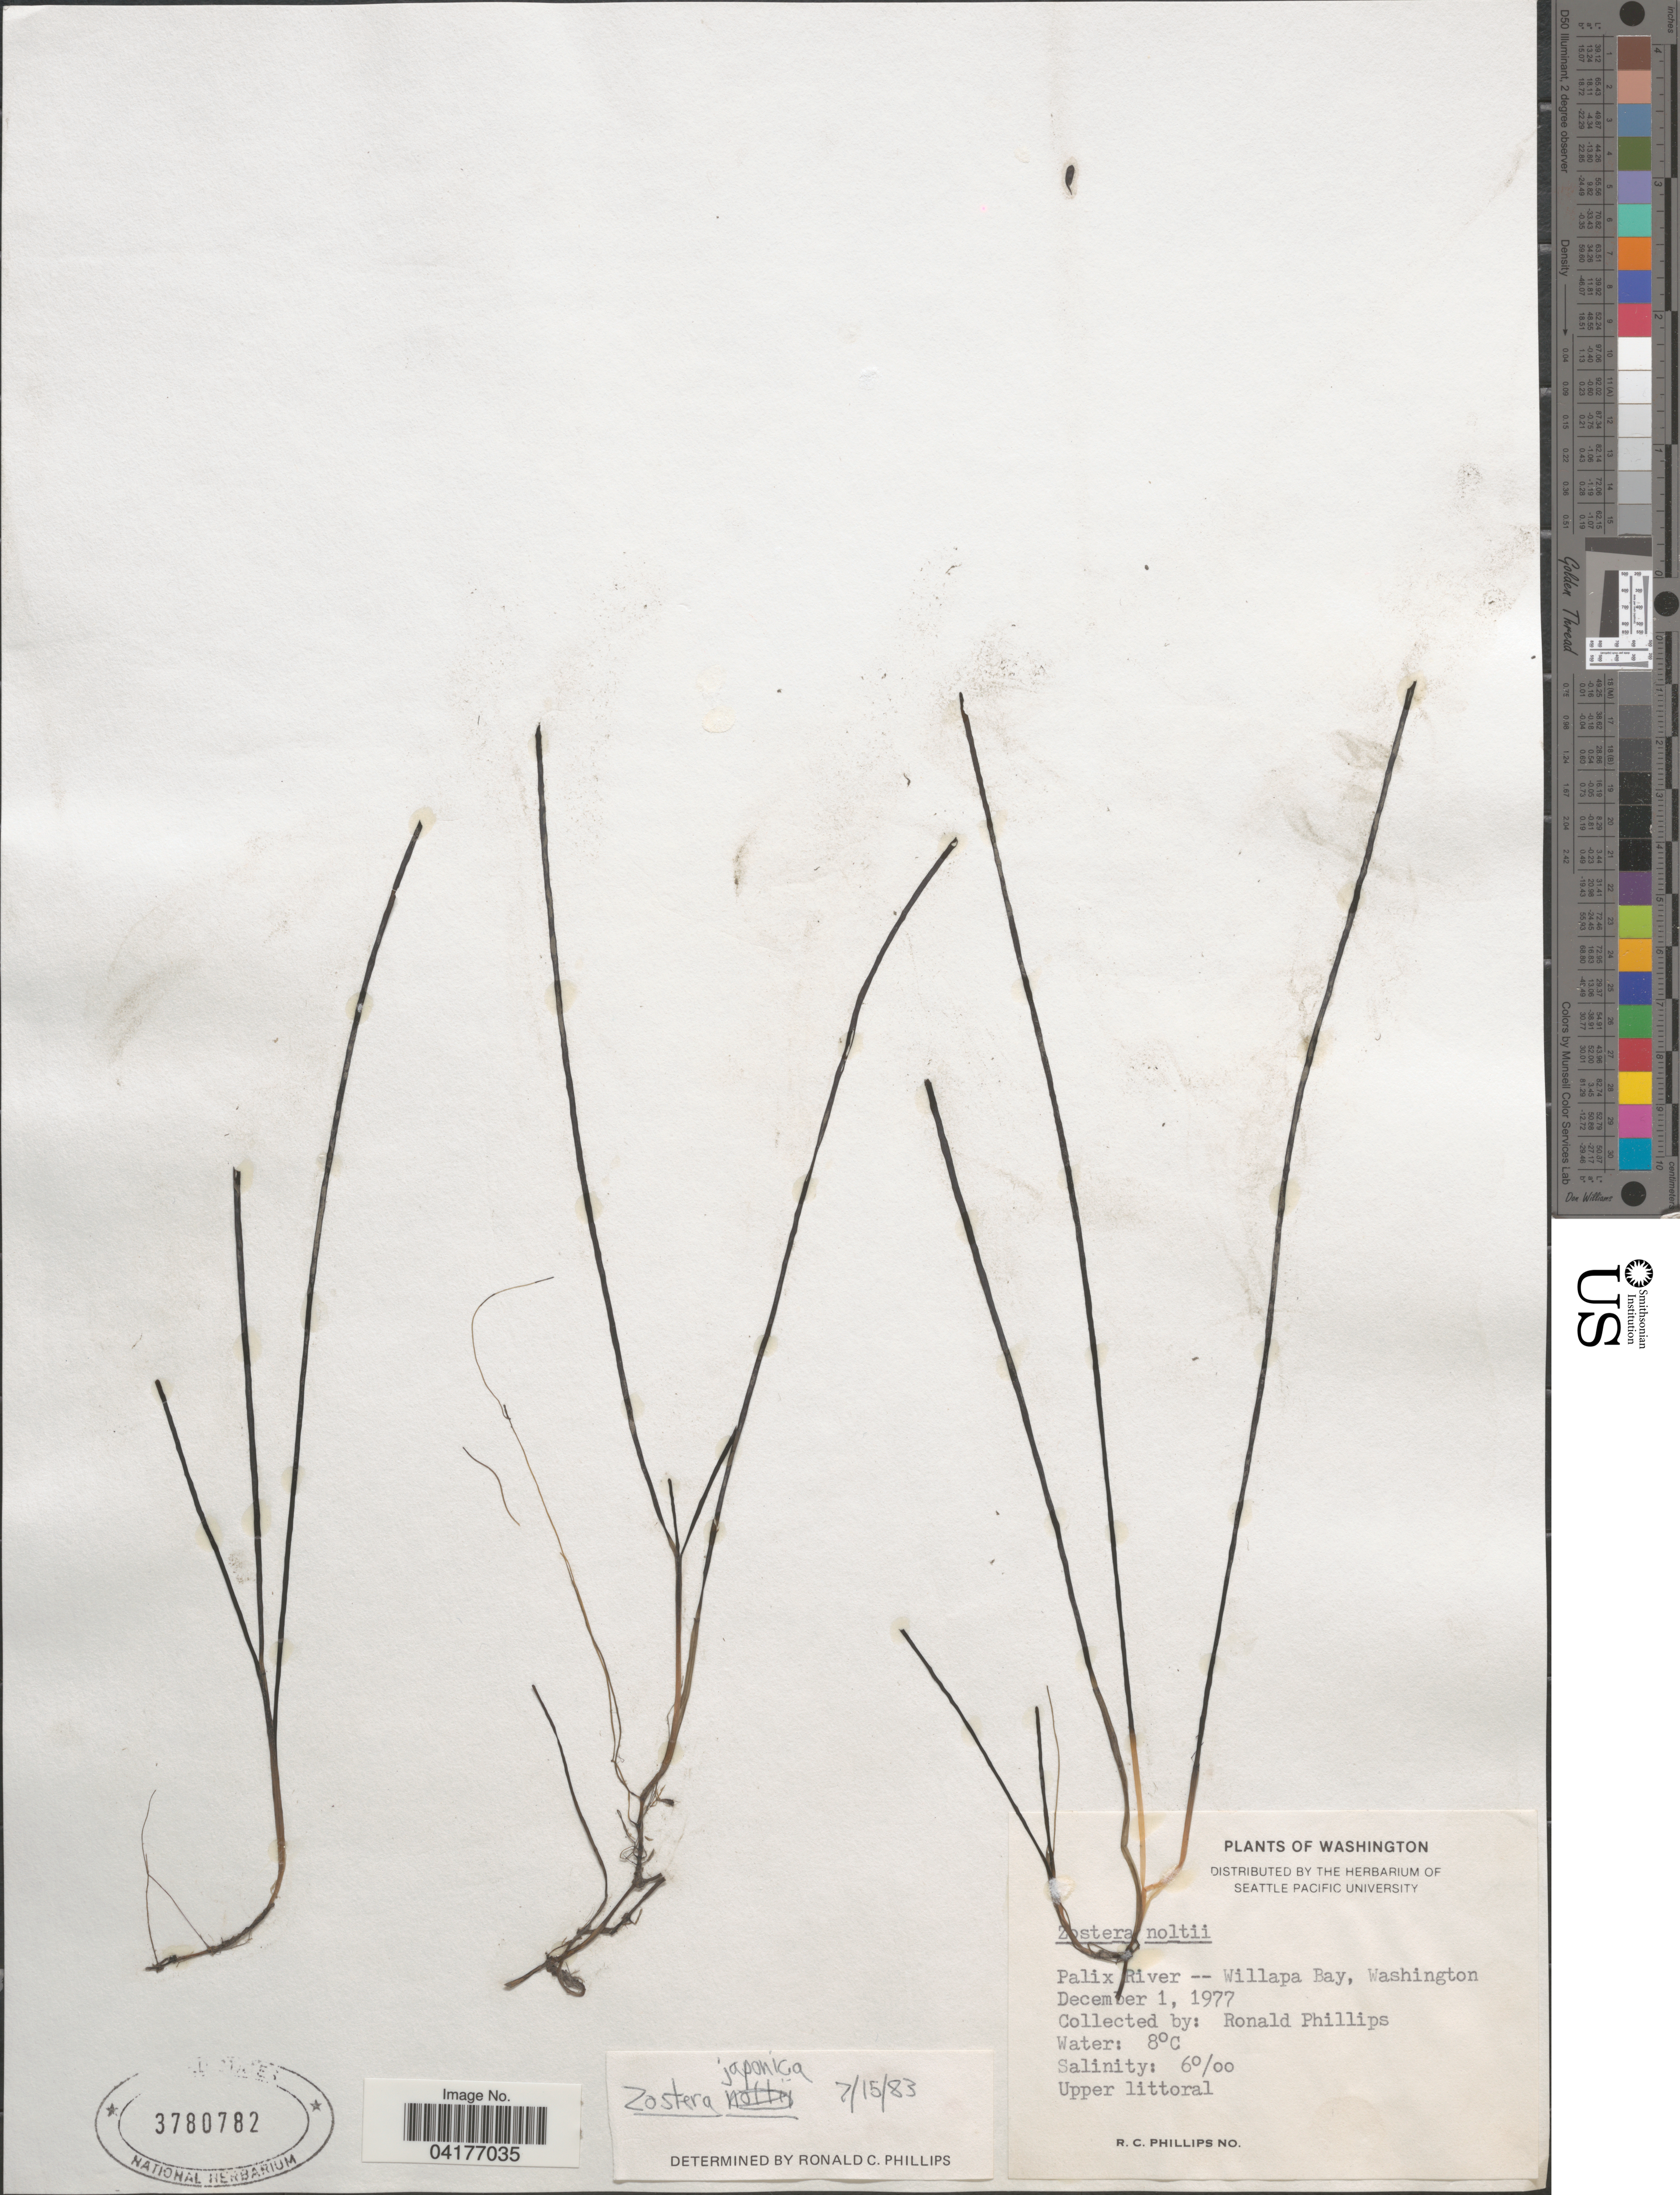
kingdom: Plantae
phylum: Tracheophyta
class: Liliopsida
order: Alismatales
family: Zosteraceae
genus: Zostera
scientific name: Zostera noltii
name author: Hornem.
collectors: R. C. Phillips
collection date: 1977-12-01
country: United States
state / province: Washington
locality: Palix River -- Willapa Bay.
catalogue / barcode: US 3780782